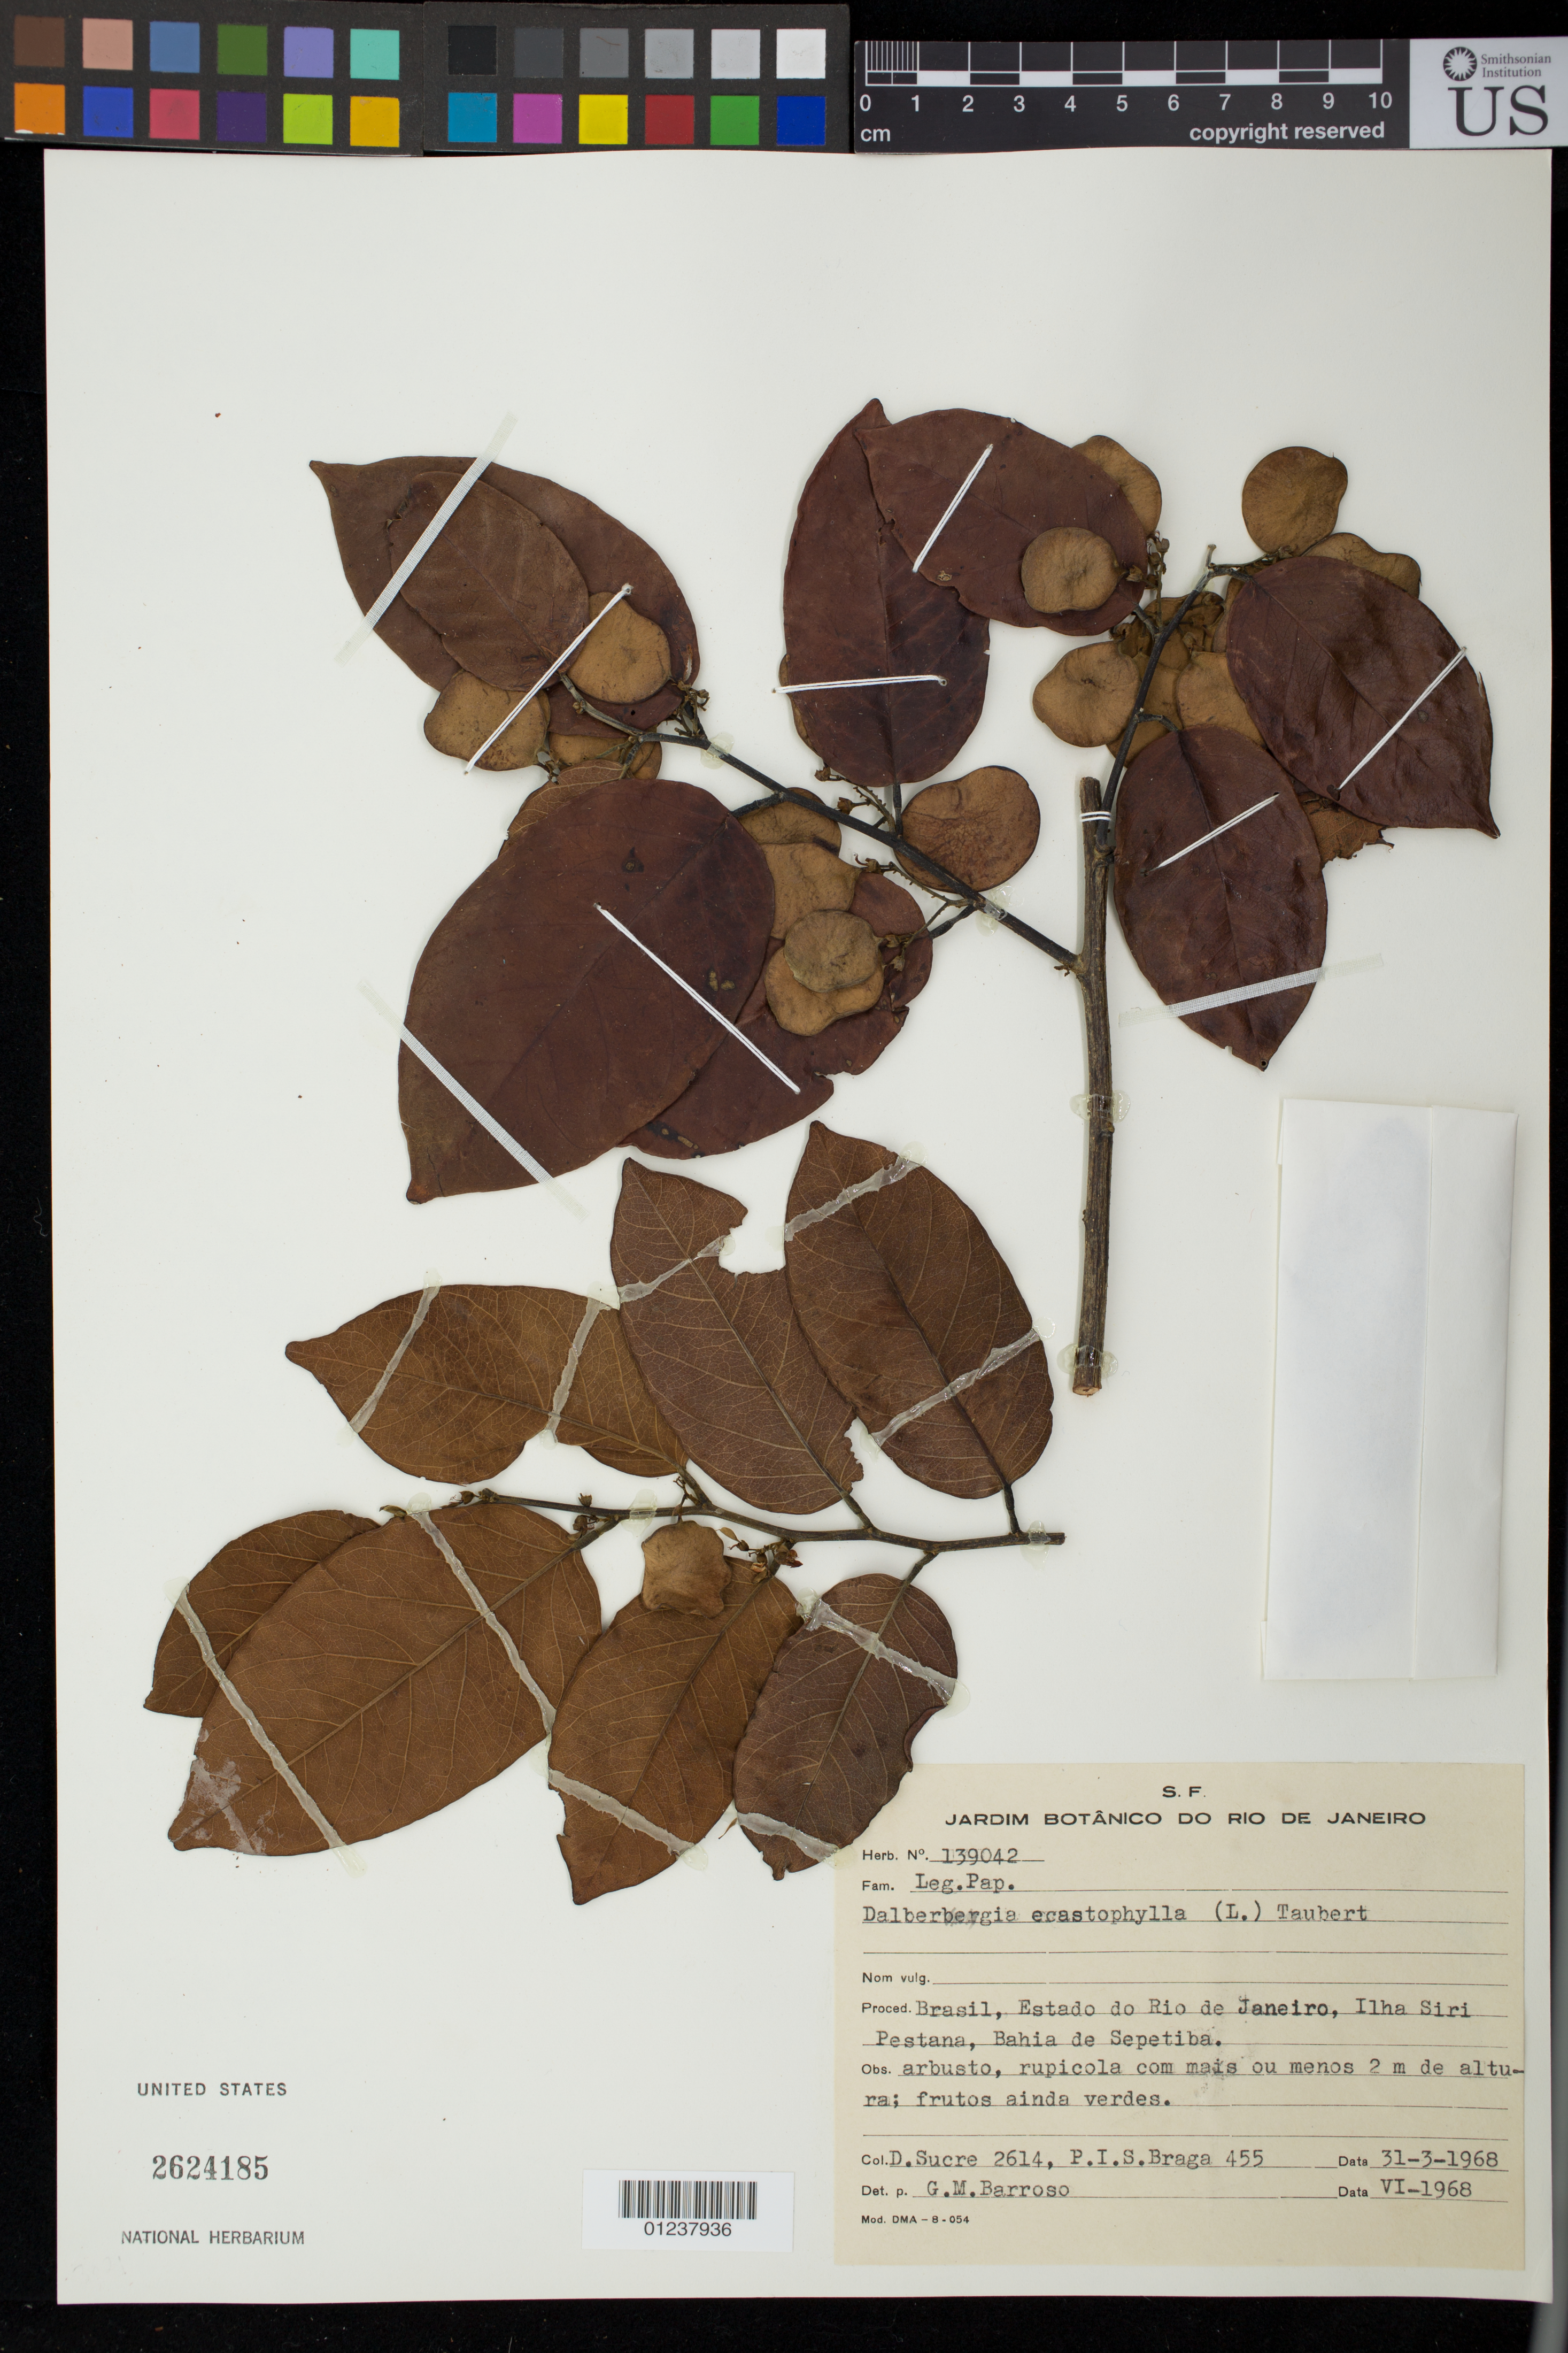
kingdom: Plantae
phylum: Tracheophyta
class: Magnoliopsida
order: Fabales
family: Fabaceae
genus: Dalbergia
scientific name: Dalbergia ecastaphyllum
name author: (L.) Taub.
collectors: D. Sucre & P. I. S. Braga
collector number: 2614 / 455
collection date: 1968-03-31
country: Brazil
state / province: Rio de Janeiro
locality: Ilha Siri Pestana, Bahia de Sepetiba.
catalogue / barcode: US 2624185